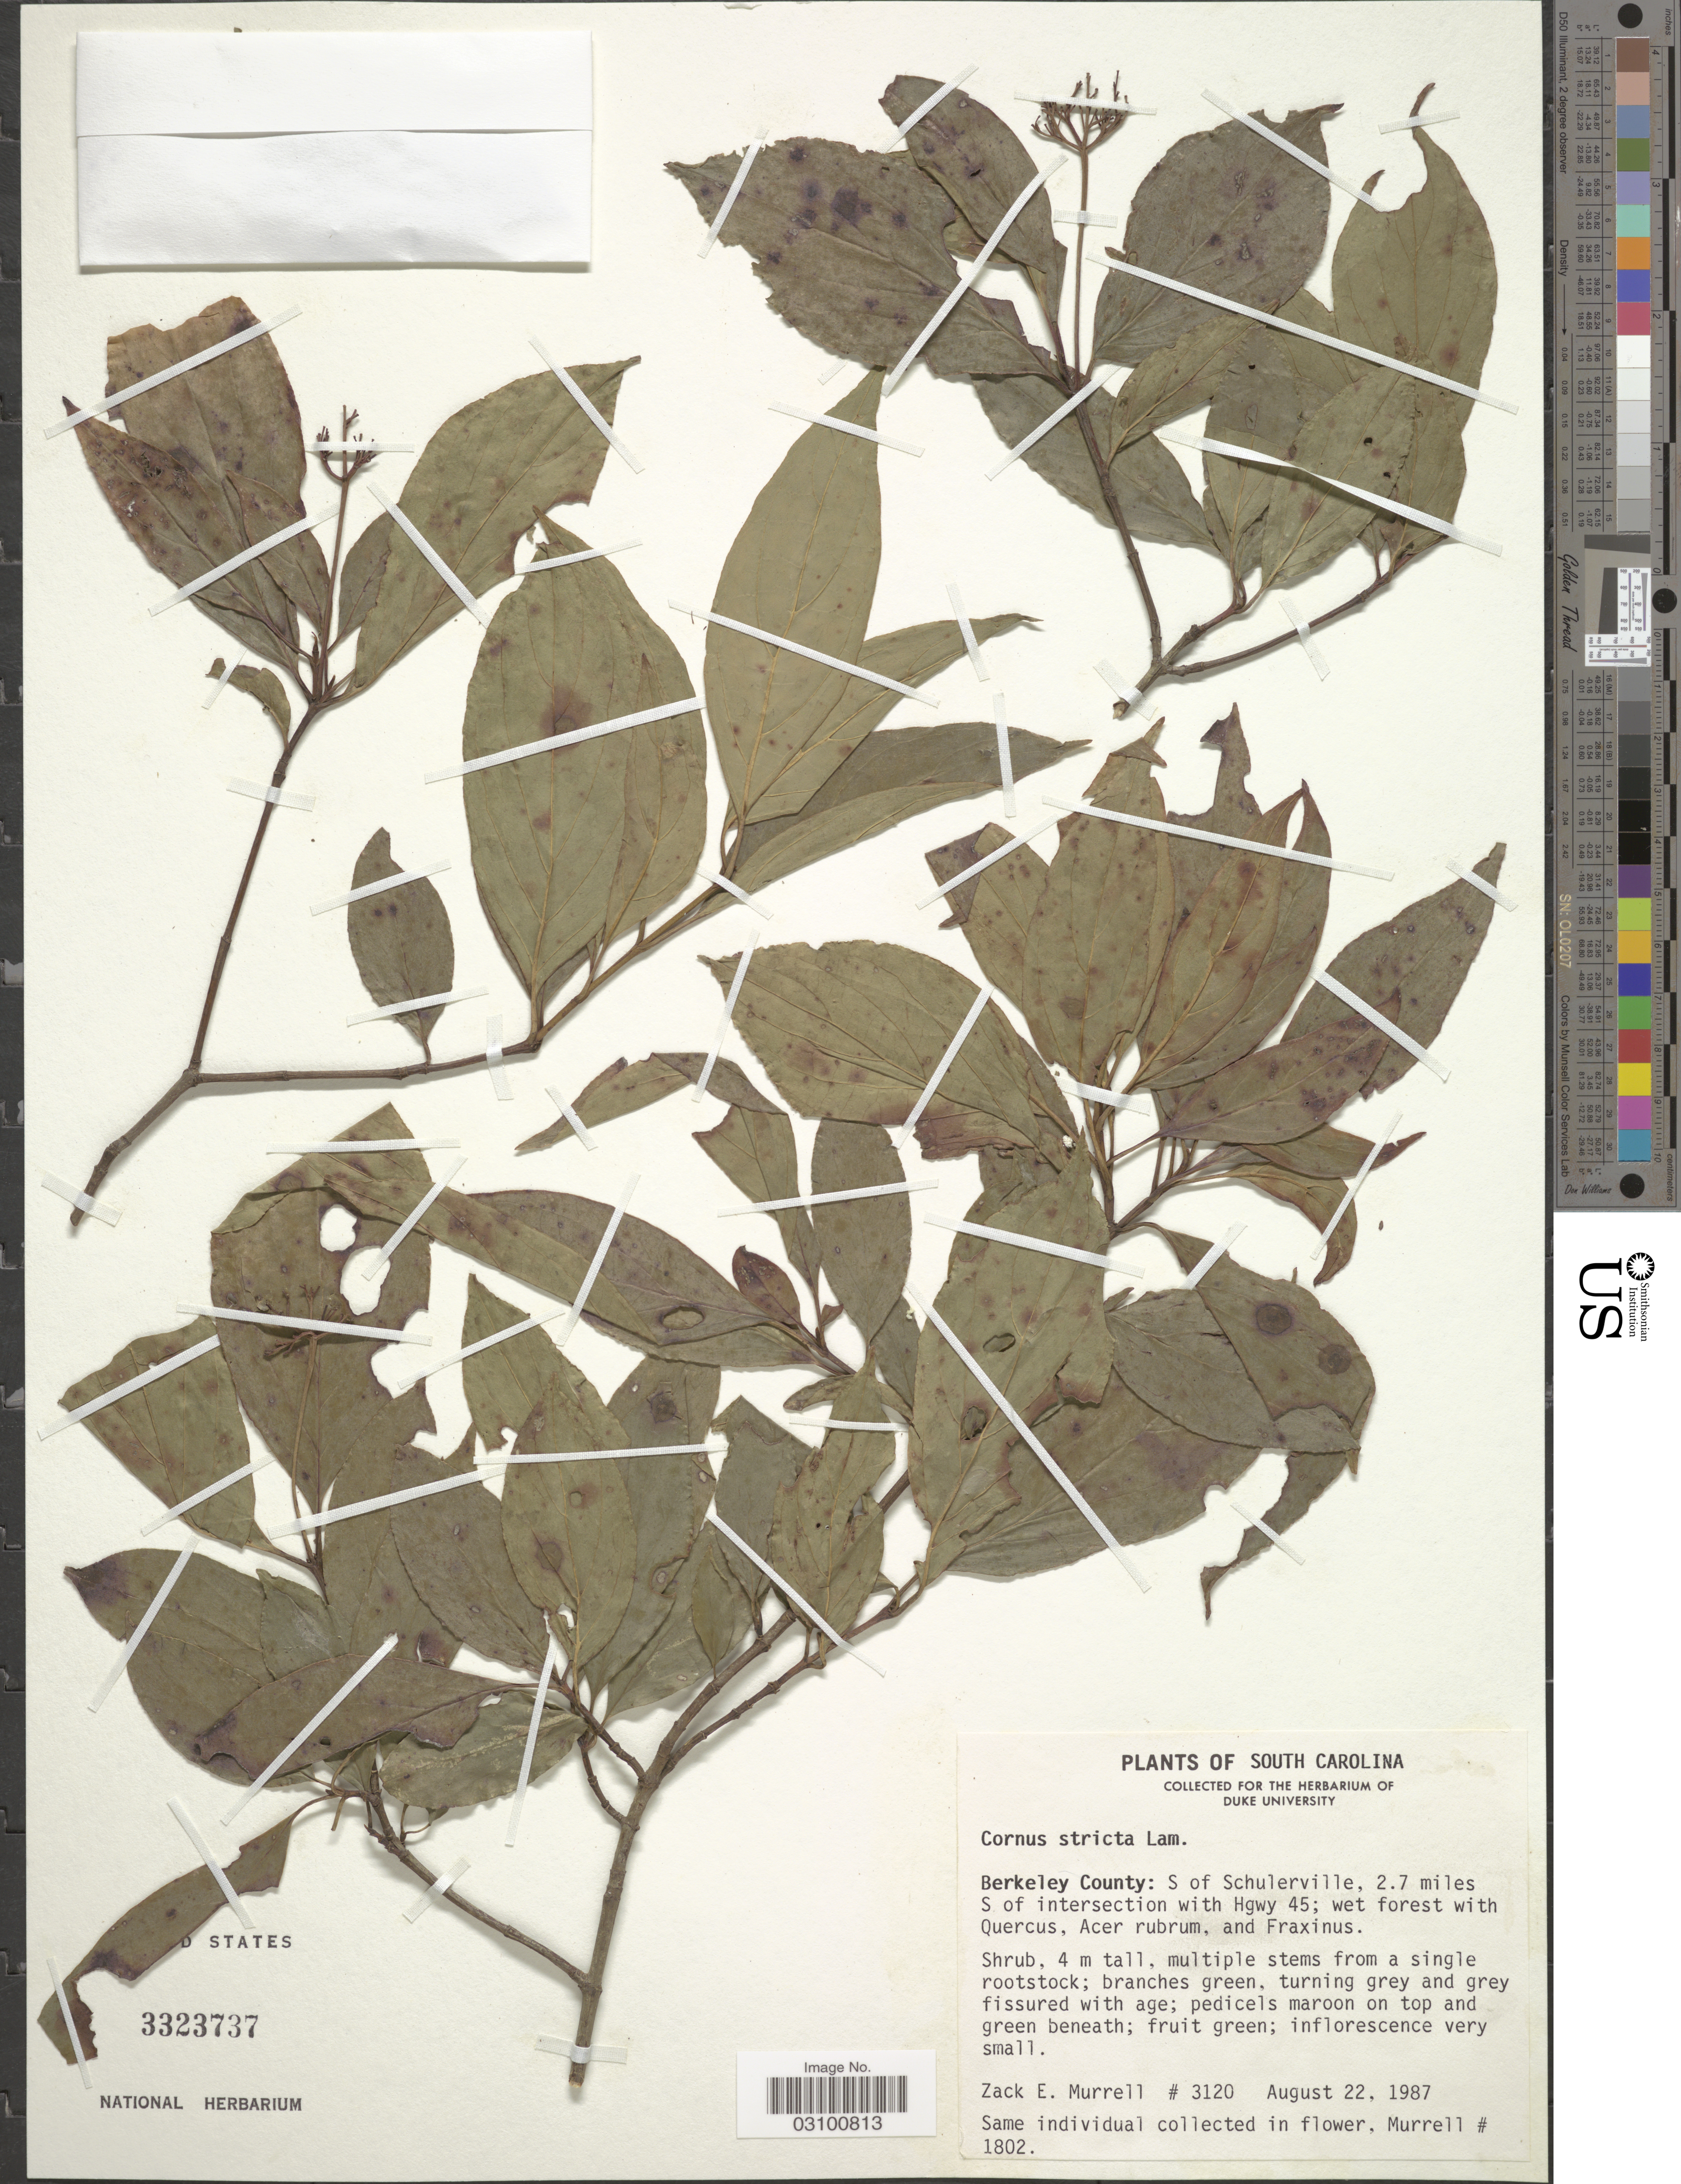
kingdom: Plantae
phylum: Tracheophyta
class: Magnoliopsida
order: Cornales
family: Cornaceae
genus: Cornus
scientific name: Cornus stricta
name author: Lam.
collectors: Z. Murrell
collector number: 3120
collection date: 1987-08-22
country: United States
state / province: South Carolina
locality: Berkeley County: S of Schulerville, 2.7 miles S of intersection with Hgwy 45.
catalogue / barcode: US 3323737